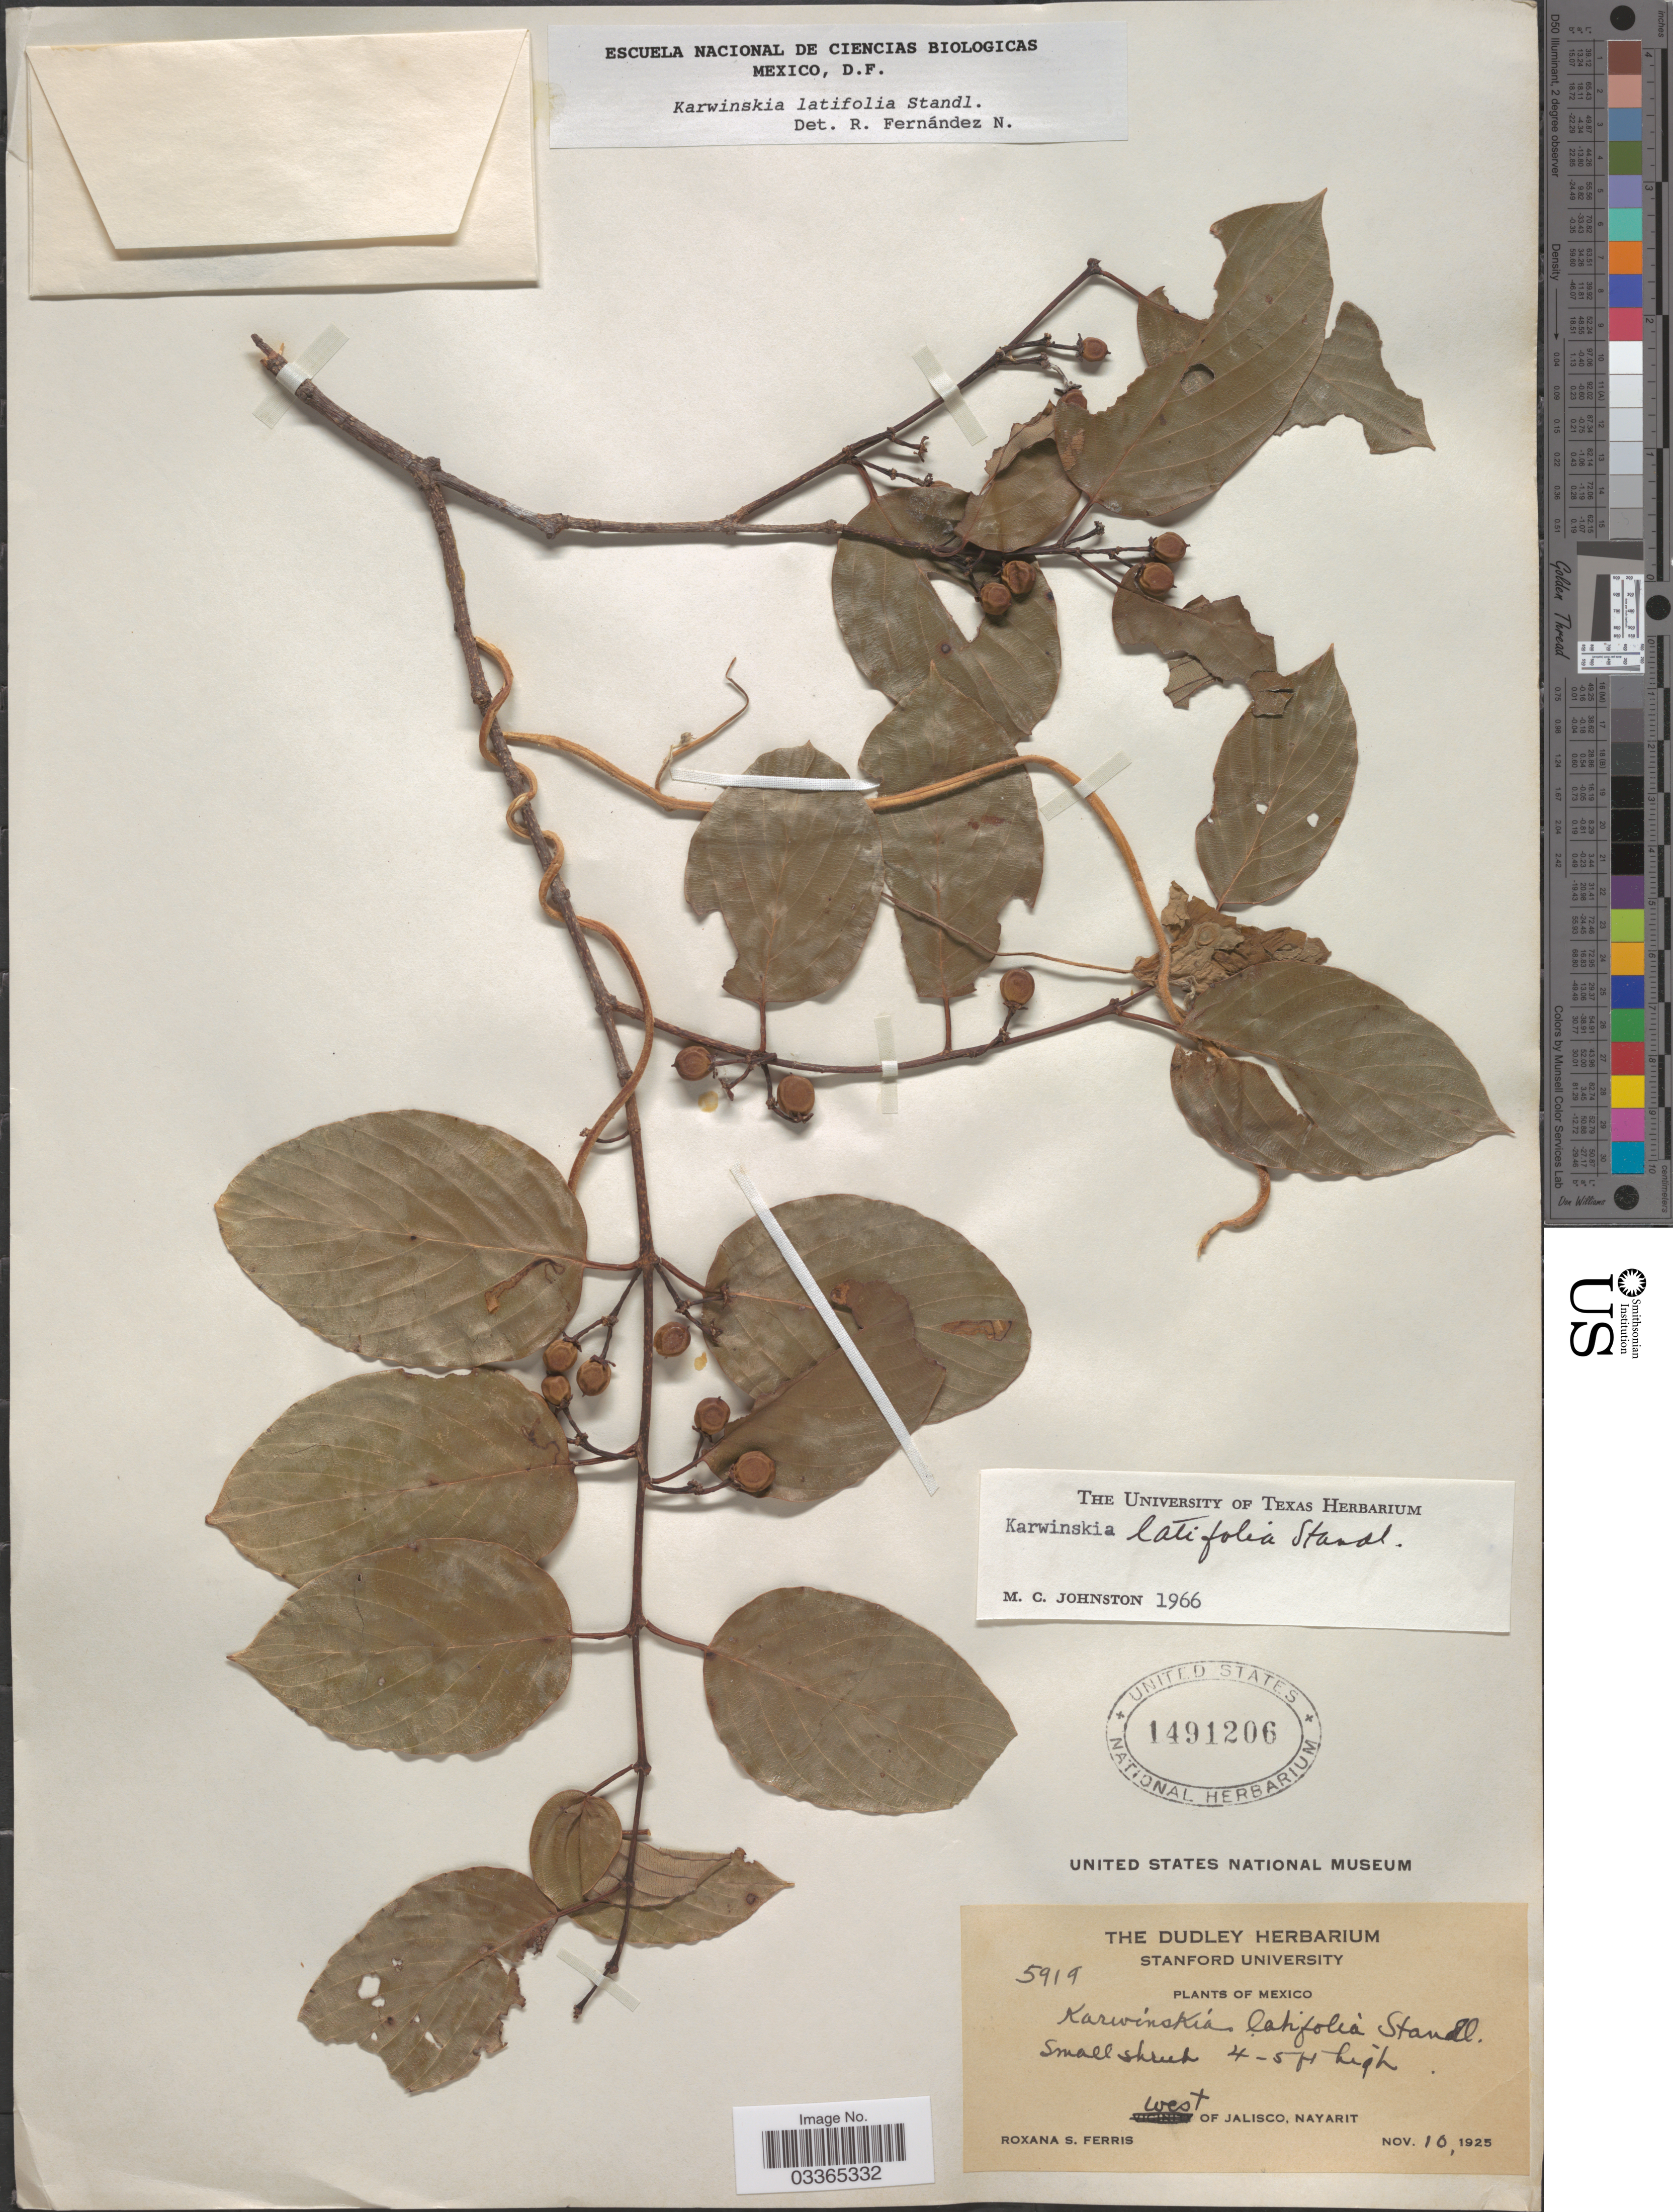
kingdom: Plantae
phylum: Tracheophyta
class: Magnoliopsida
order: Rosales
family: Rhamnaceae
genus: Karwinskia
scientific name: Karwinskia latifolia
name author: Standl.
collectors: R. S. Ferris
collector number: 5919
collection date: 1925-11-10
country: Mexico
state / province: Nayarit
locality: West of Jalisco.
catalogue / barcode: US 1491206